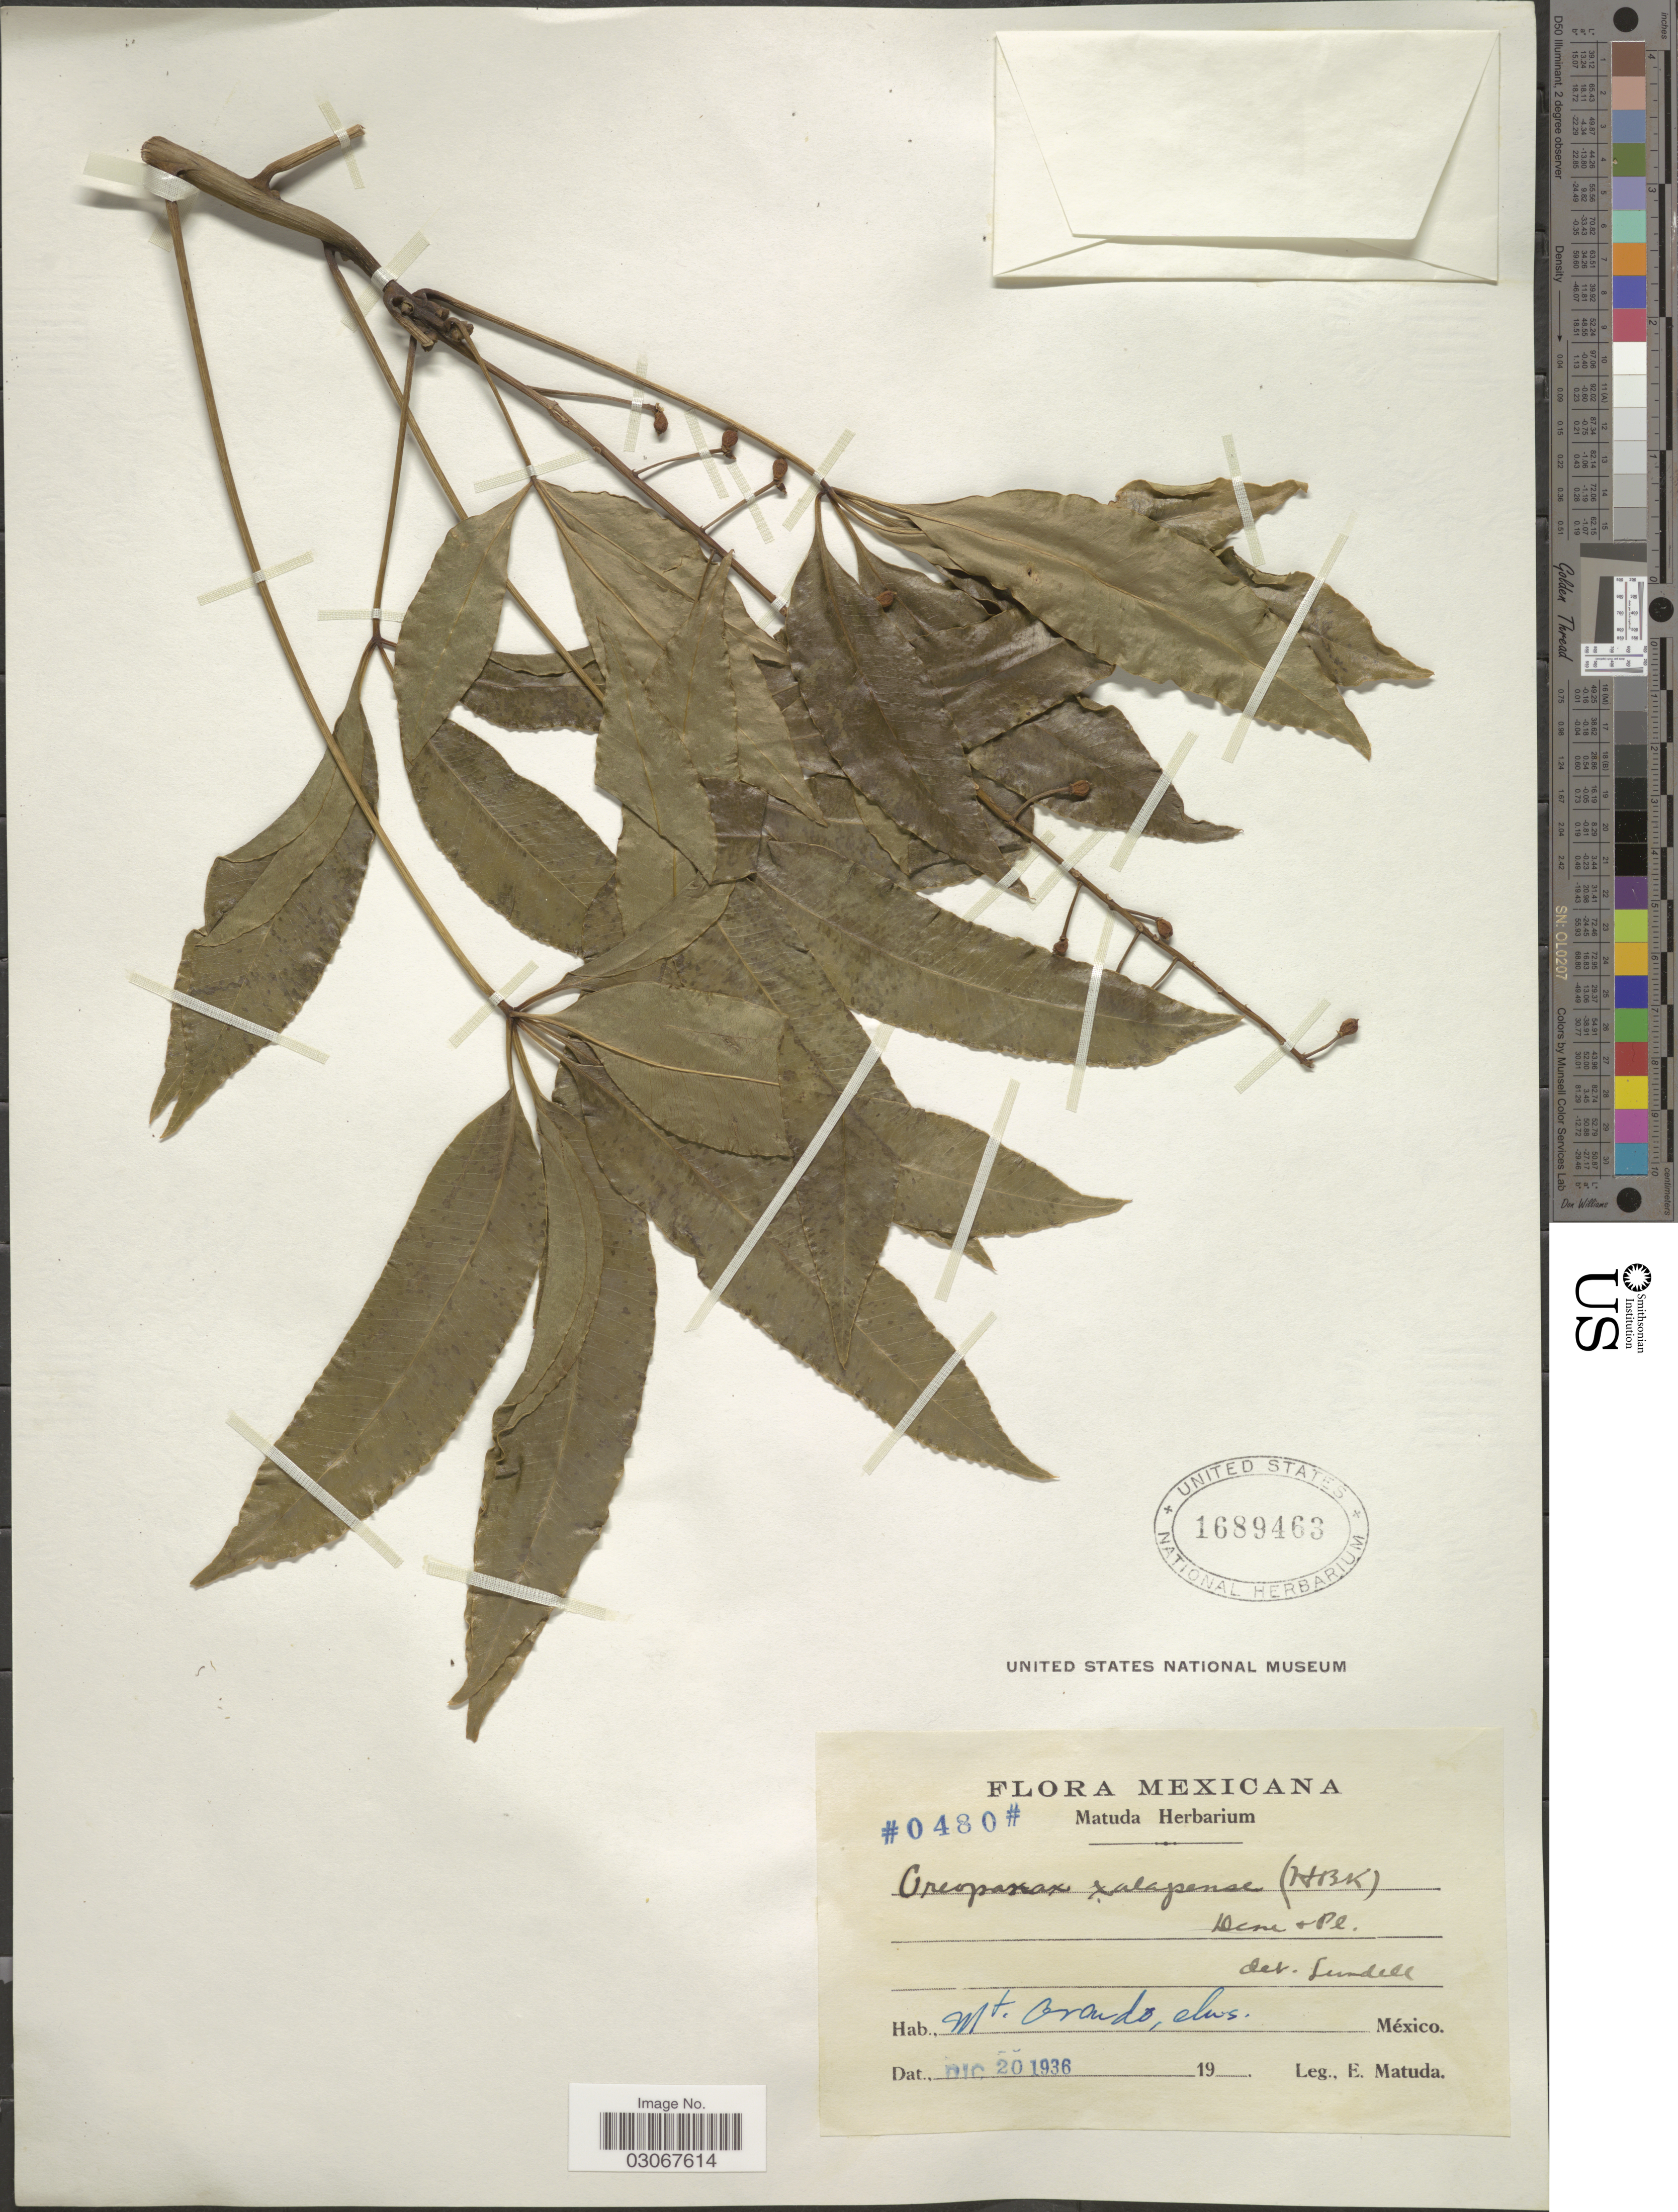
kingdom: Plantae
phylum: Tracheophyta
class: Magnoliopsida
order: Apiales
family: Araliaceae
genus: Oreopanax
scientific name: Oreopanax xalapensis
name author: (Kunth) Decne. & Planch.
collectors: E. Matuda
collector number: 0480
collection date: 1936-12-20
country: Mexico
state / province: Chiapas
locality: Mt. Orando.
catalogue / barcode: US 1689463